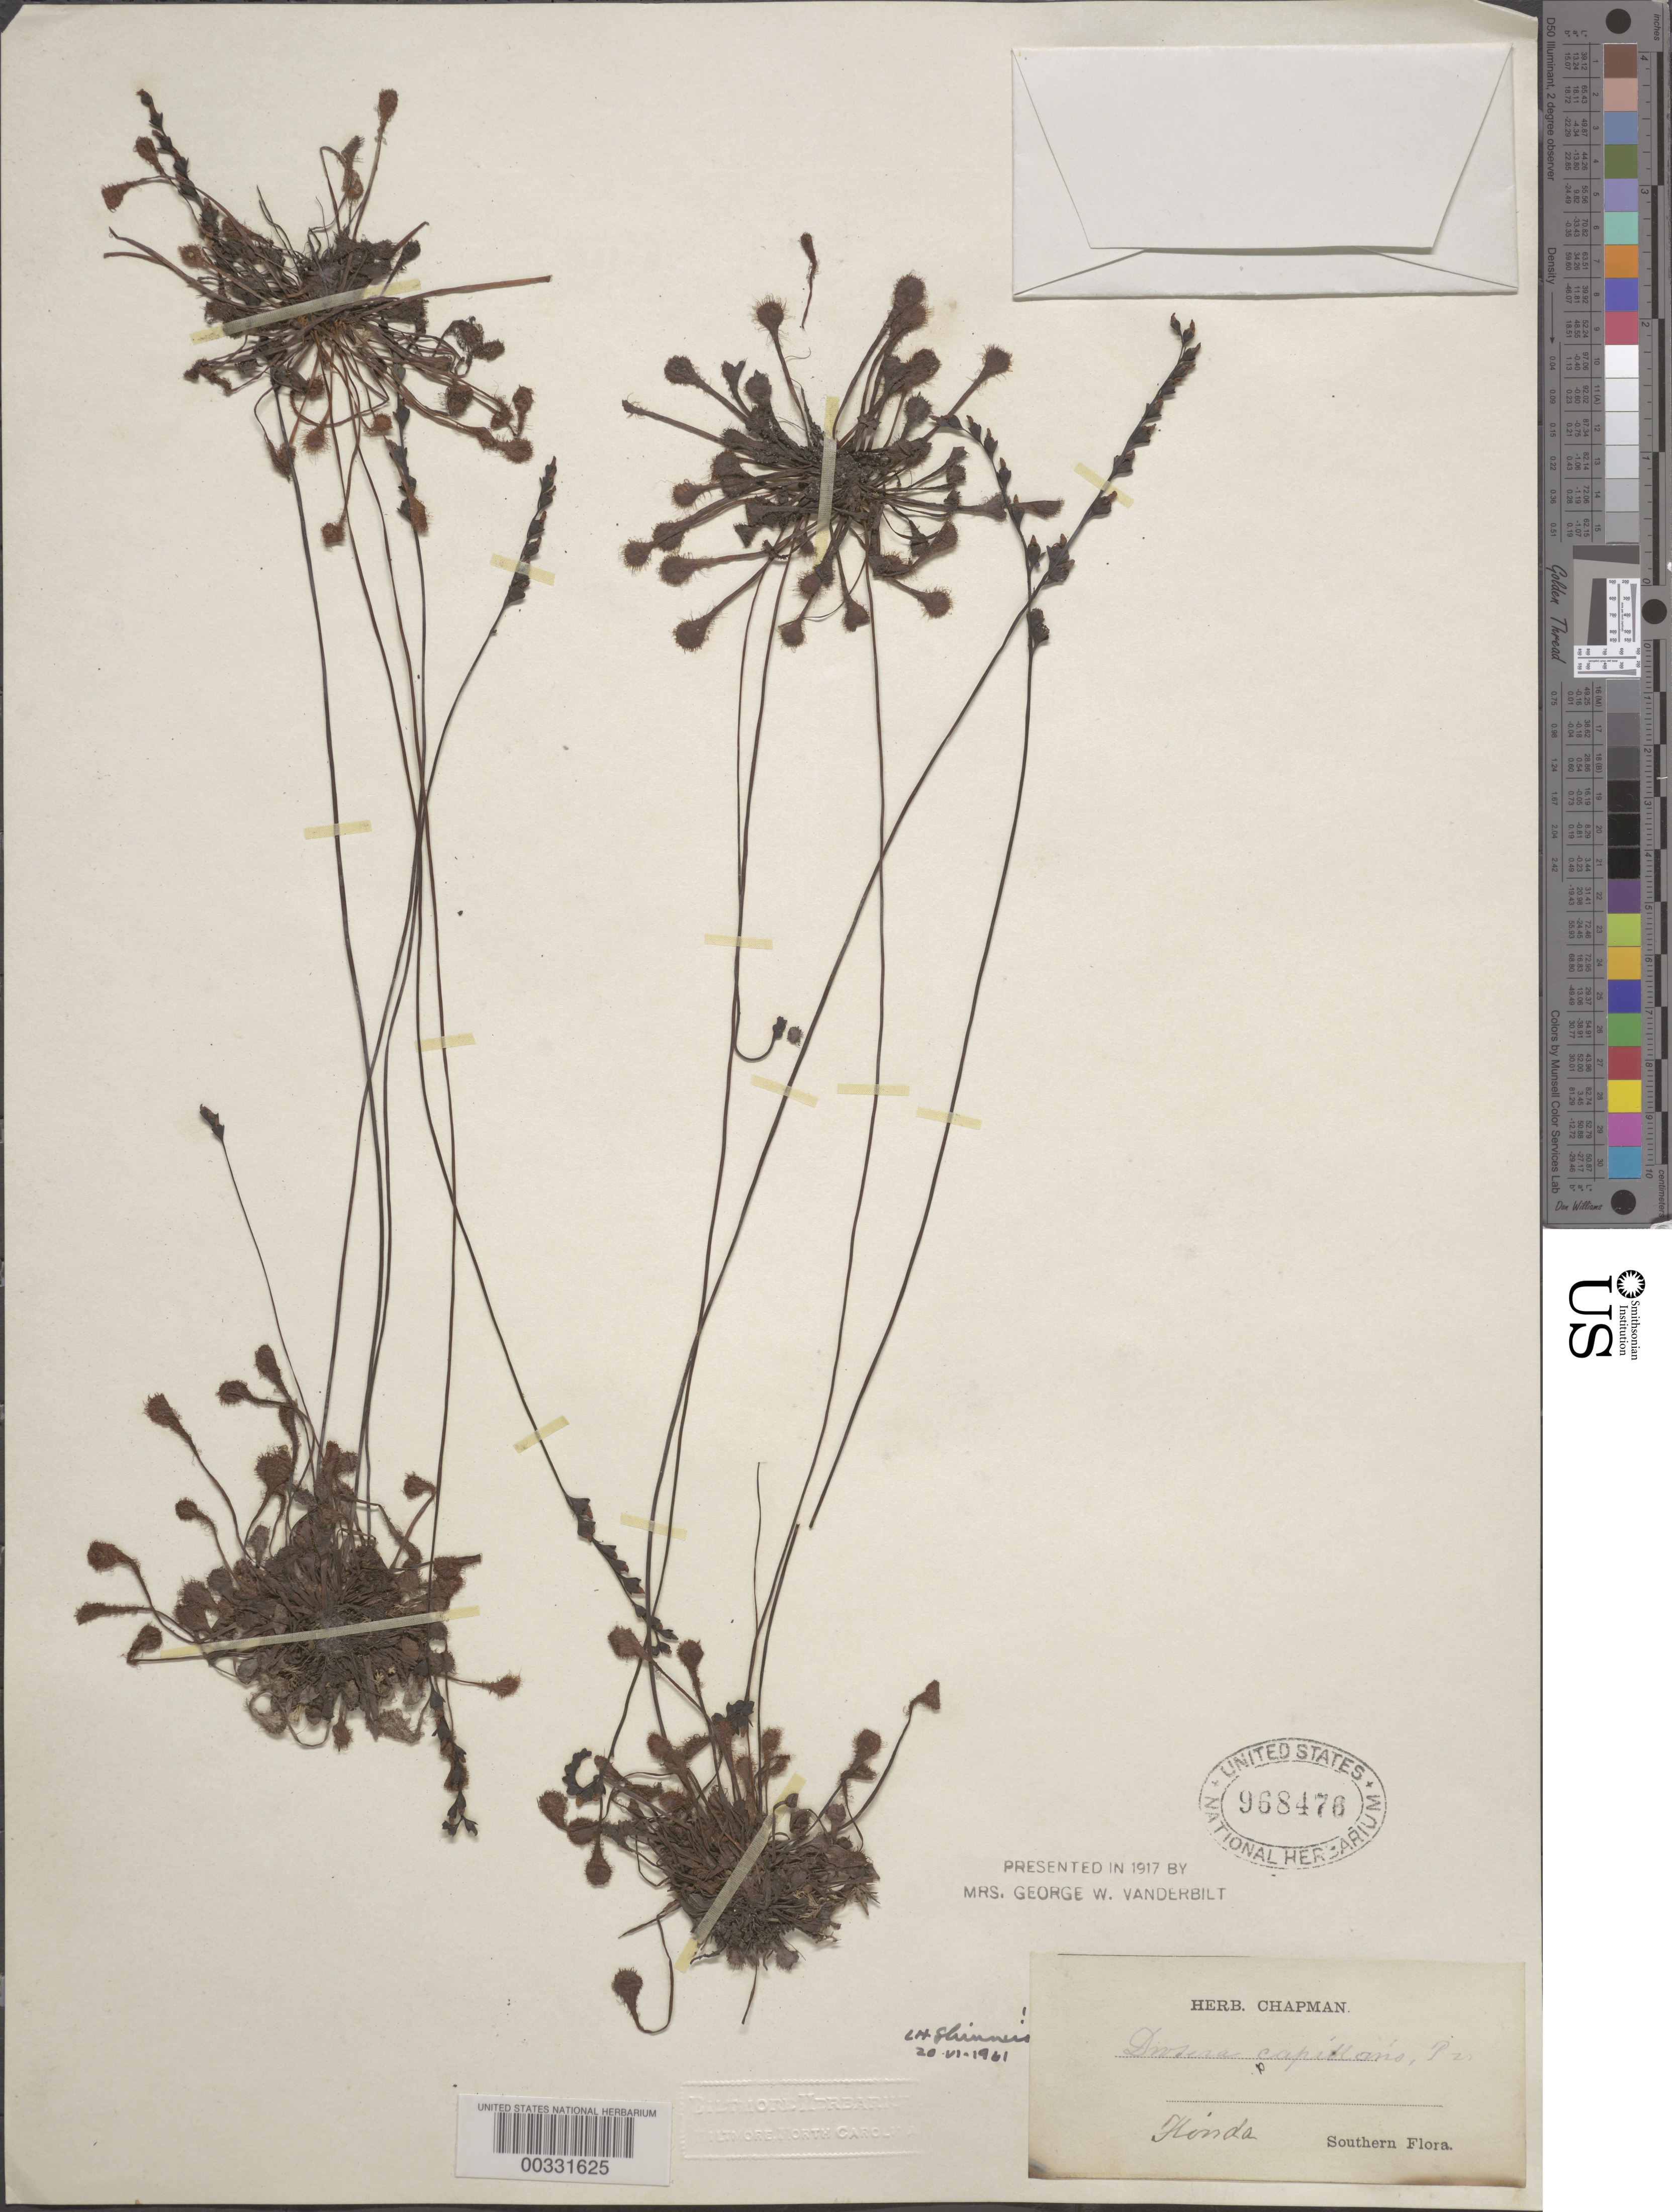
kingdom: Plantae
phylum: Tracheophyta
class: Magnoliopsida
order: Caryophyllales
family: Droseraceae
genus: Drosera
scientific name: Drosera capillaris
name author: Poir.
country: United States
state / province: Florida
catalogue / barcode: US 968476